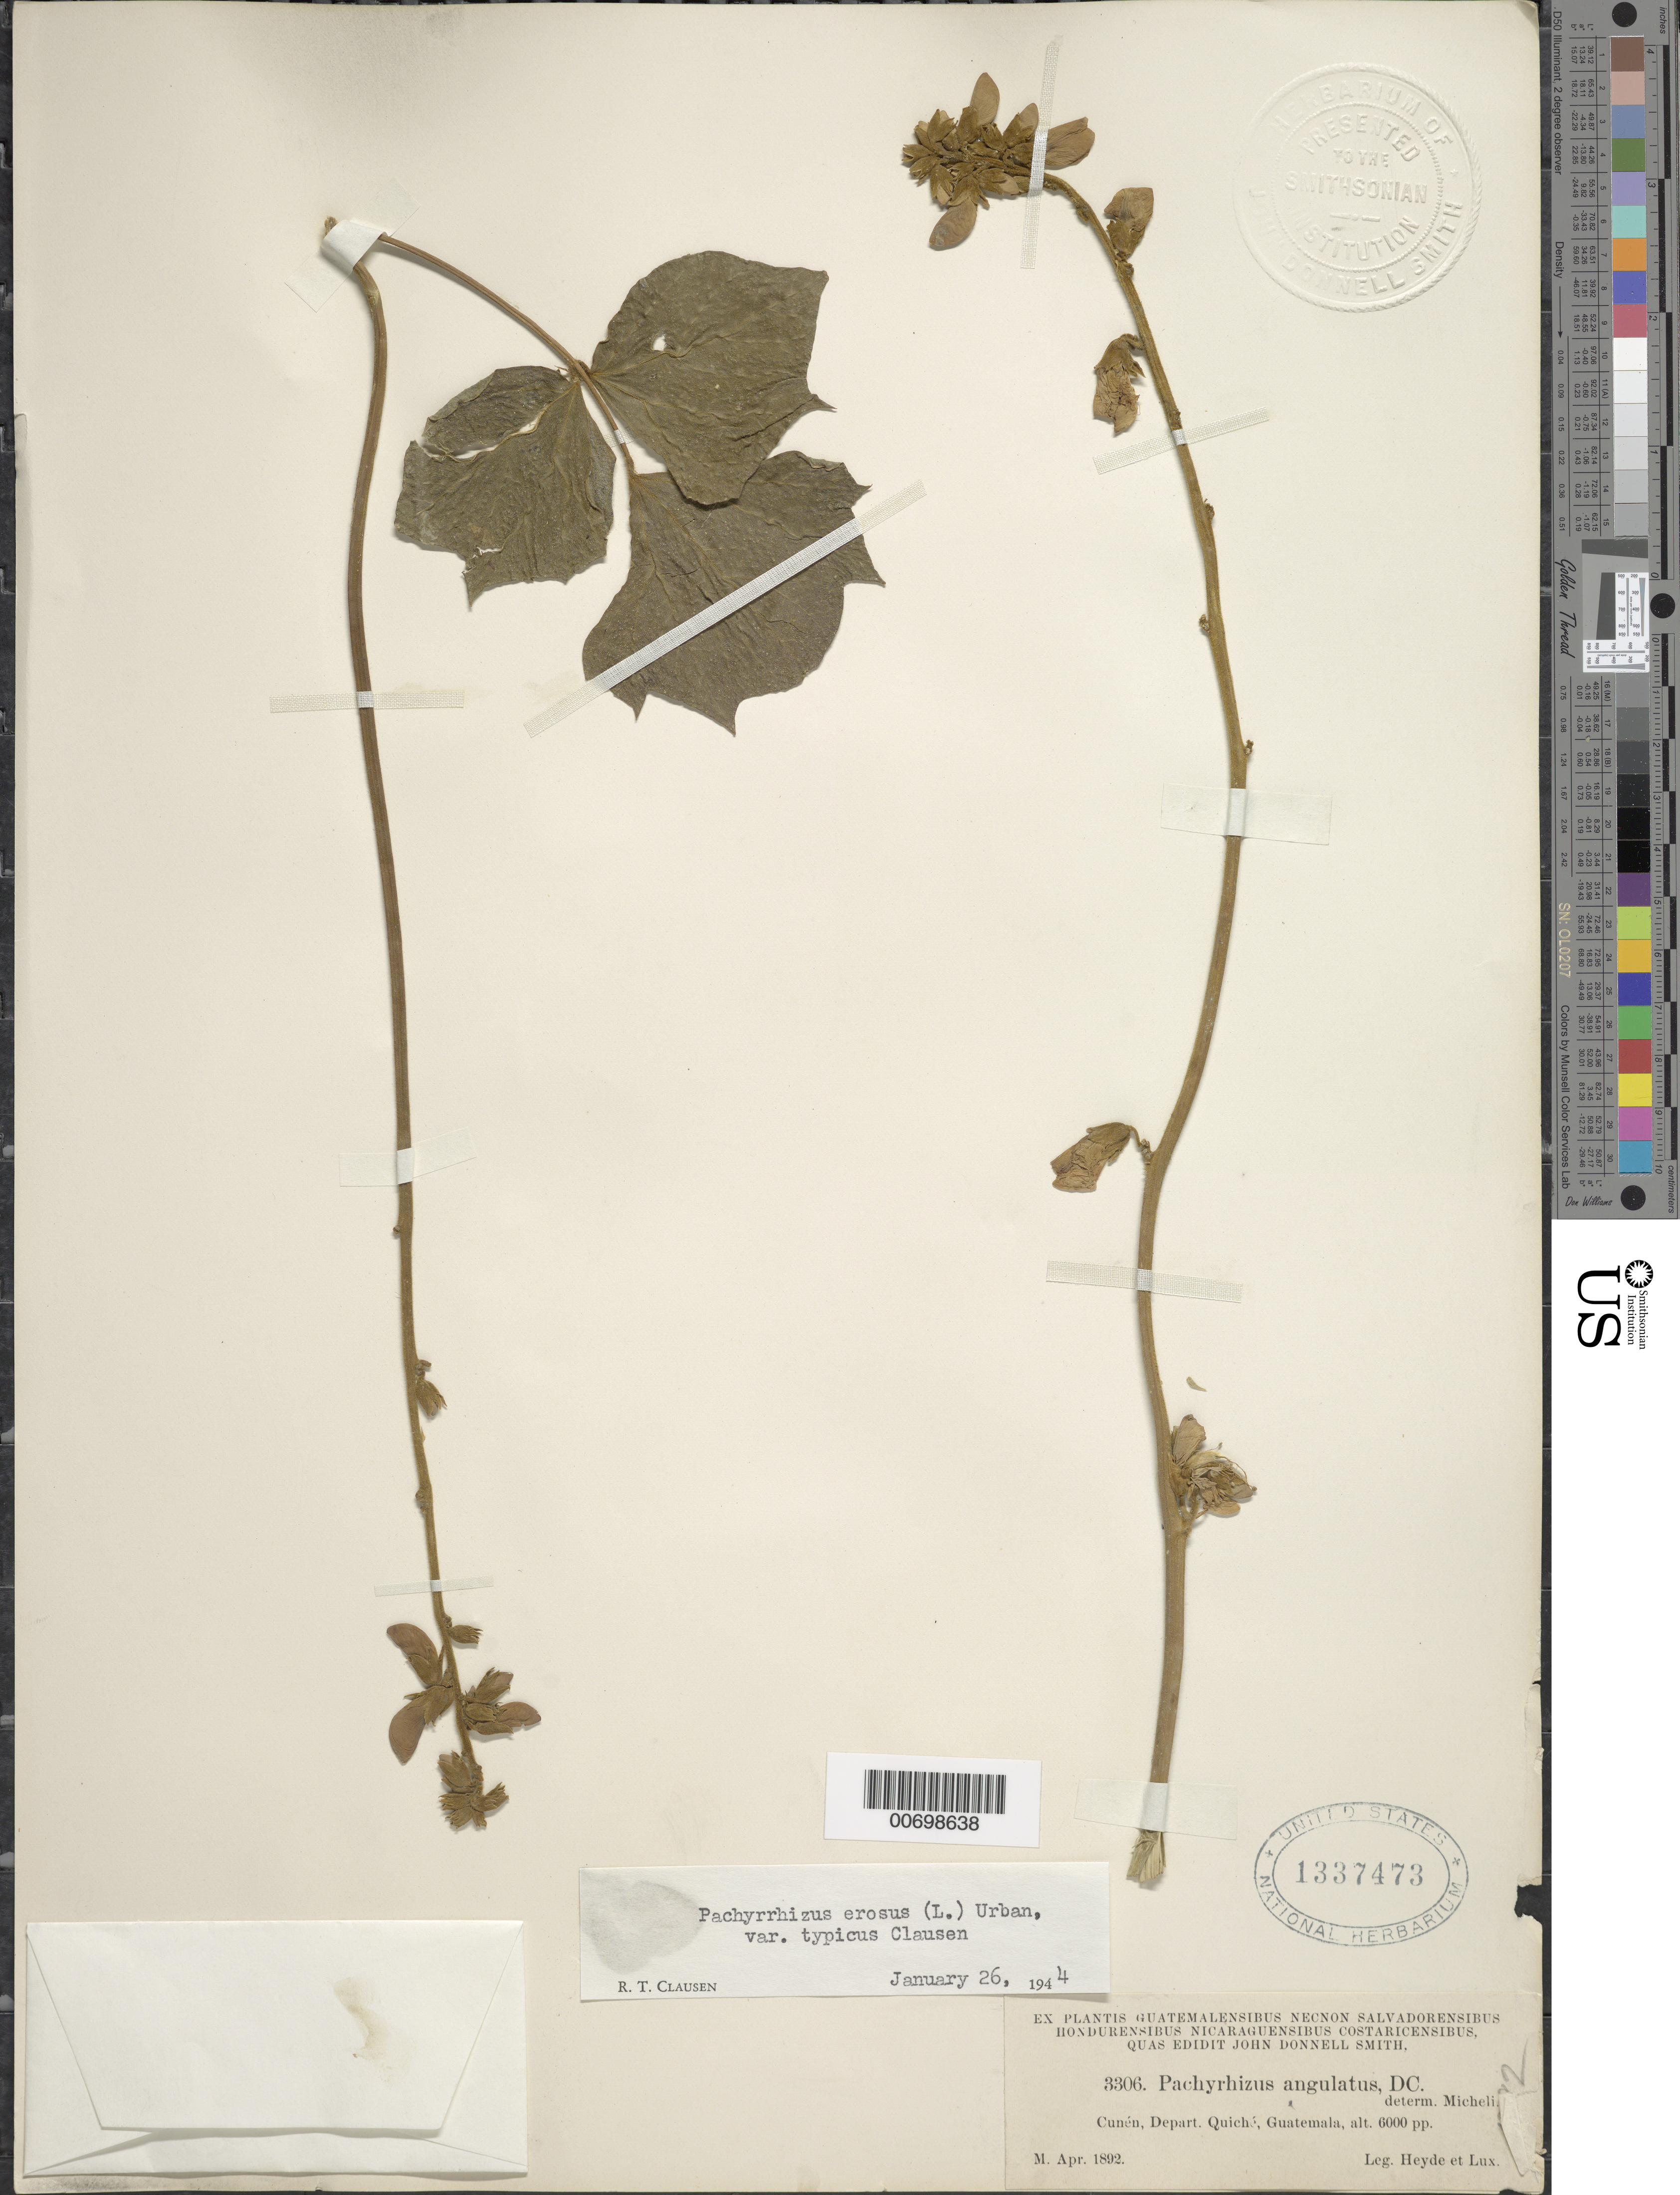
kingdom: Plantae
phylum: Tracheophyta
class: Magnoliopsida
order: Fabales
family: Fabaceae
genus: Pachyrhizus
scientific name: Pachyrhizus erosus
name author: (L.) Urb.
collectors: E. T. Heyde & E. Lux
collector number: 3306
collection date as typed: Mar 1892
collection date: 1892-03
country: Guatemala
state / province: El Quiché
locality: Cunen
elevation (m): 1829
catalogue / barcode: US 1337473